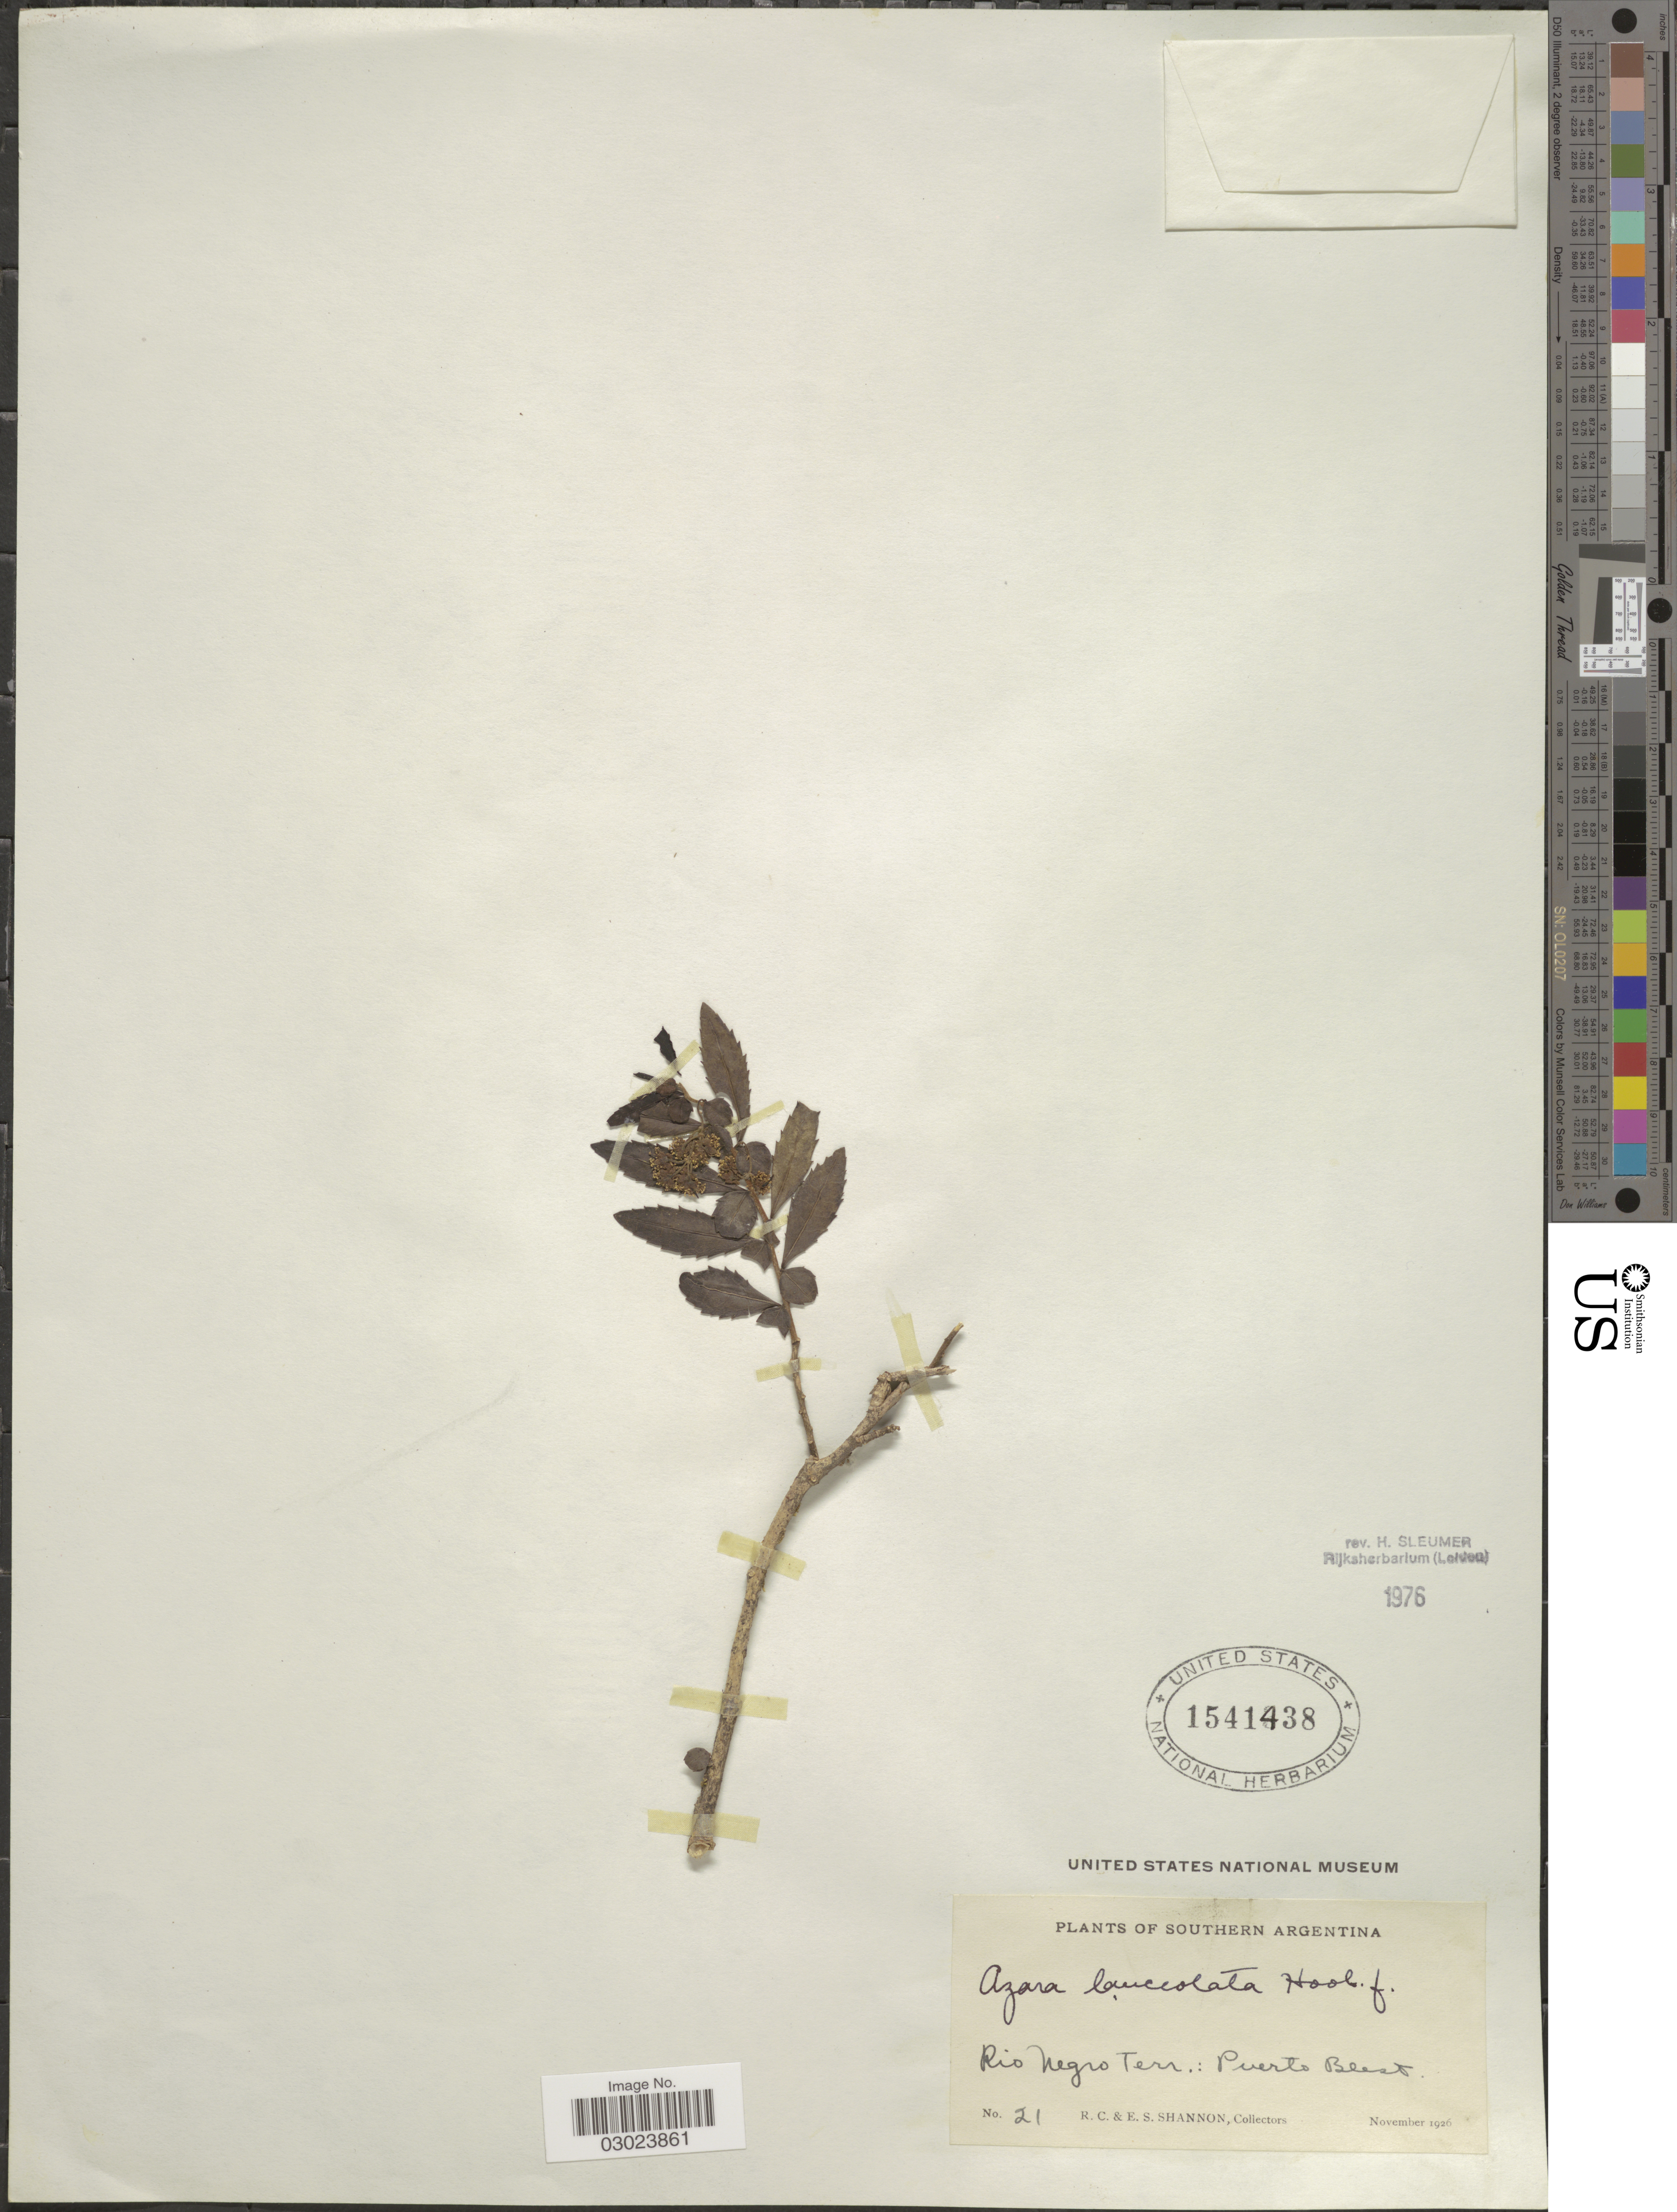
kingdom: Plantae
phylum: Tracheophyta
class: Magnoliopsida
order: Malpighiales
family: Salicaceae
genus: Azara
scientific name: Azara lanceolata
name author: Hook. f.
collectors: R. Shannon & E. Shannon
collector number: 21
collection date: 1926-11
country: Argentina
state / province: Rio Negro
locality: Southern Argentina. Rio Negro Terr.: Puerto Blest.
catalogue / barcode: US 1541438